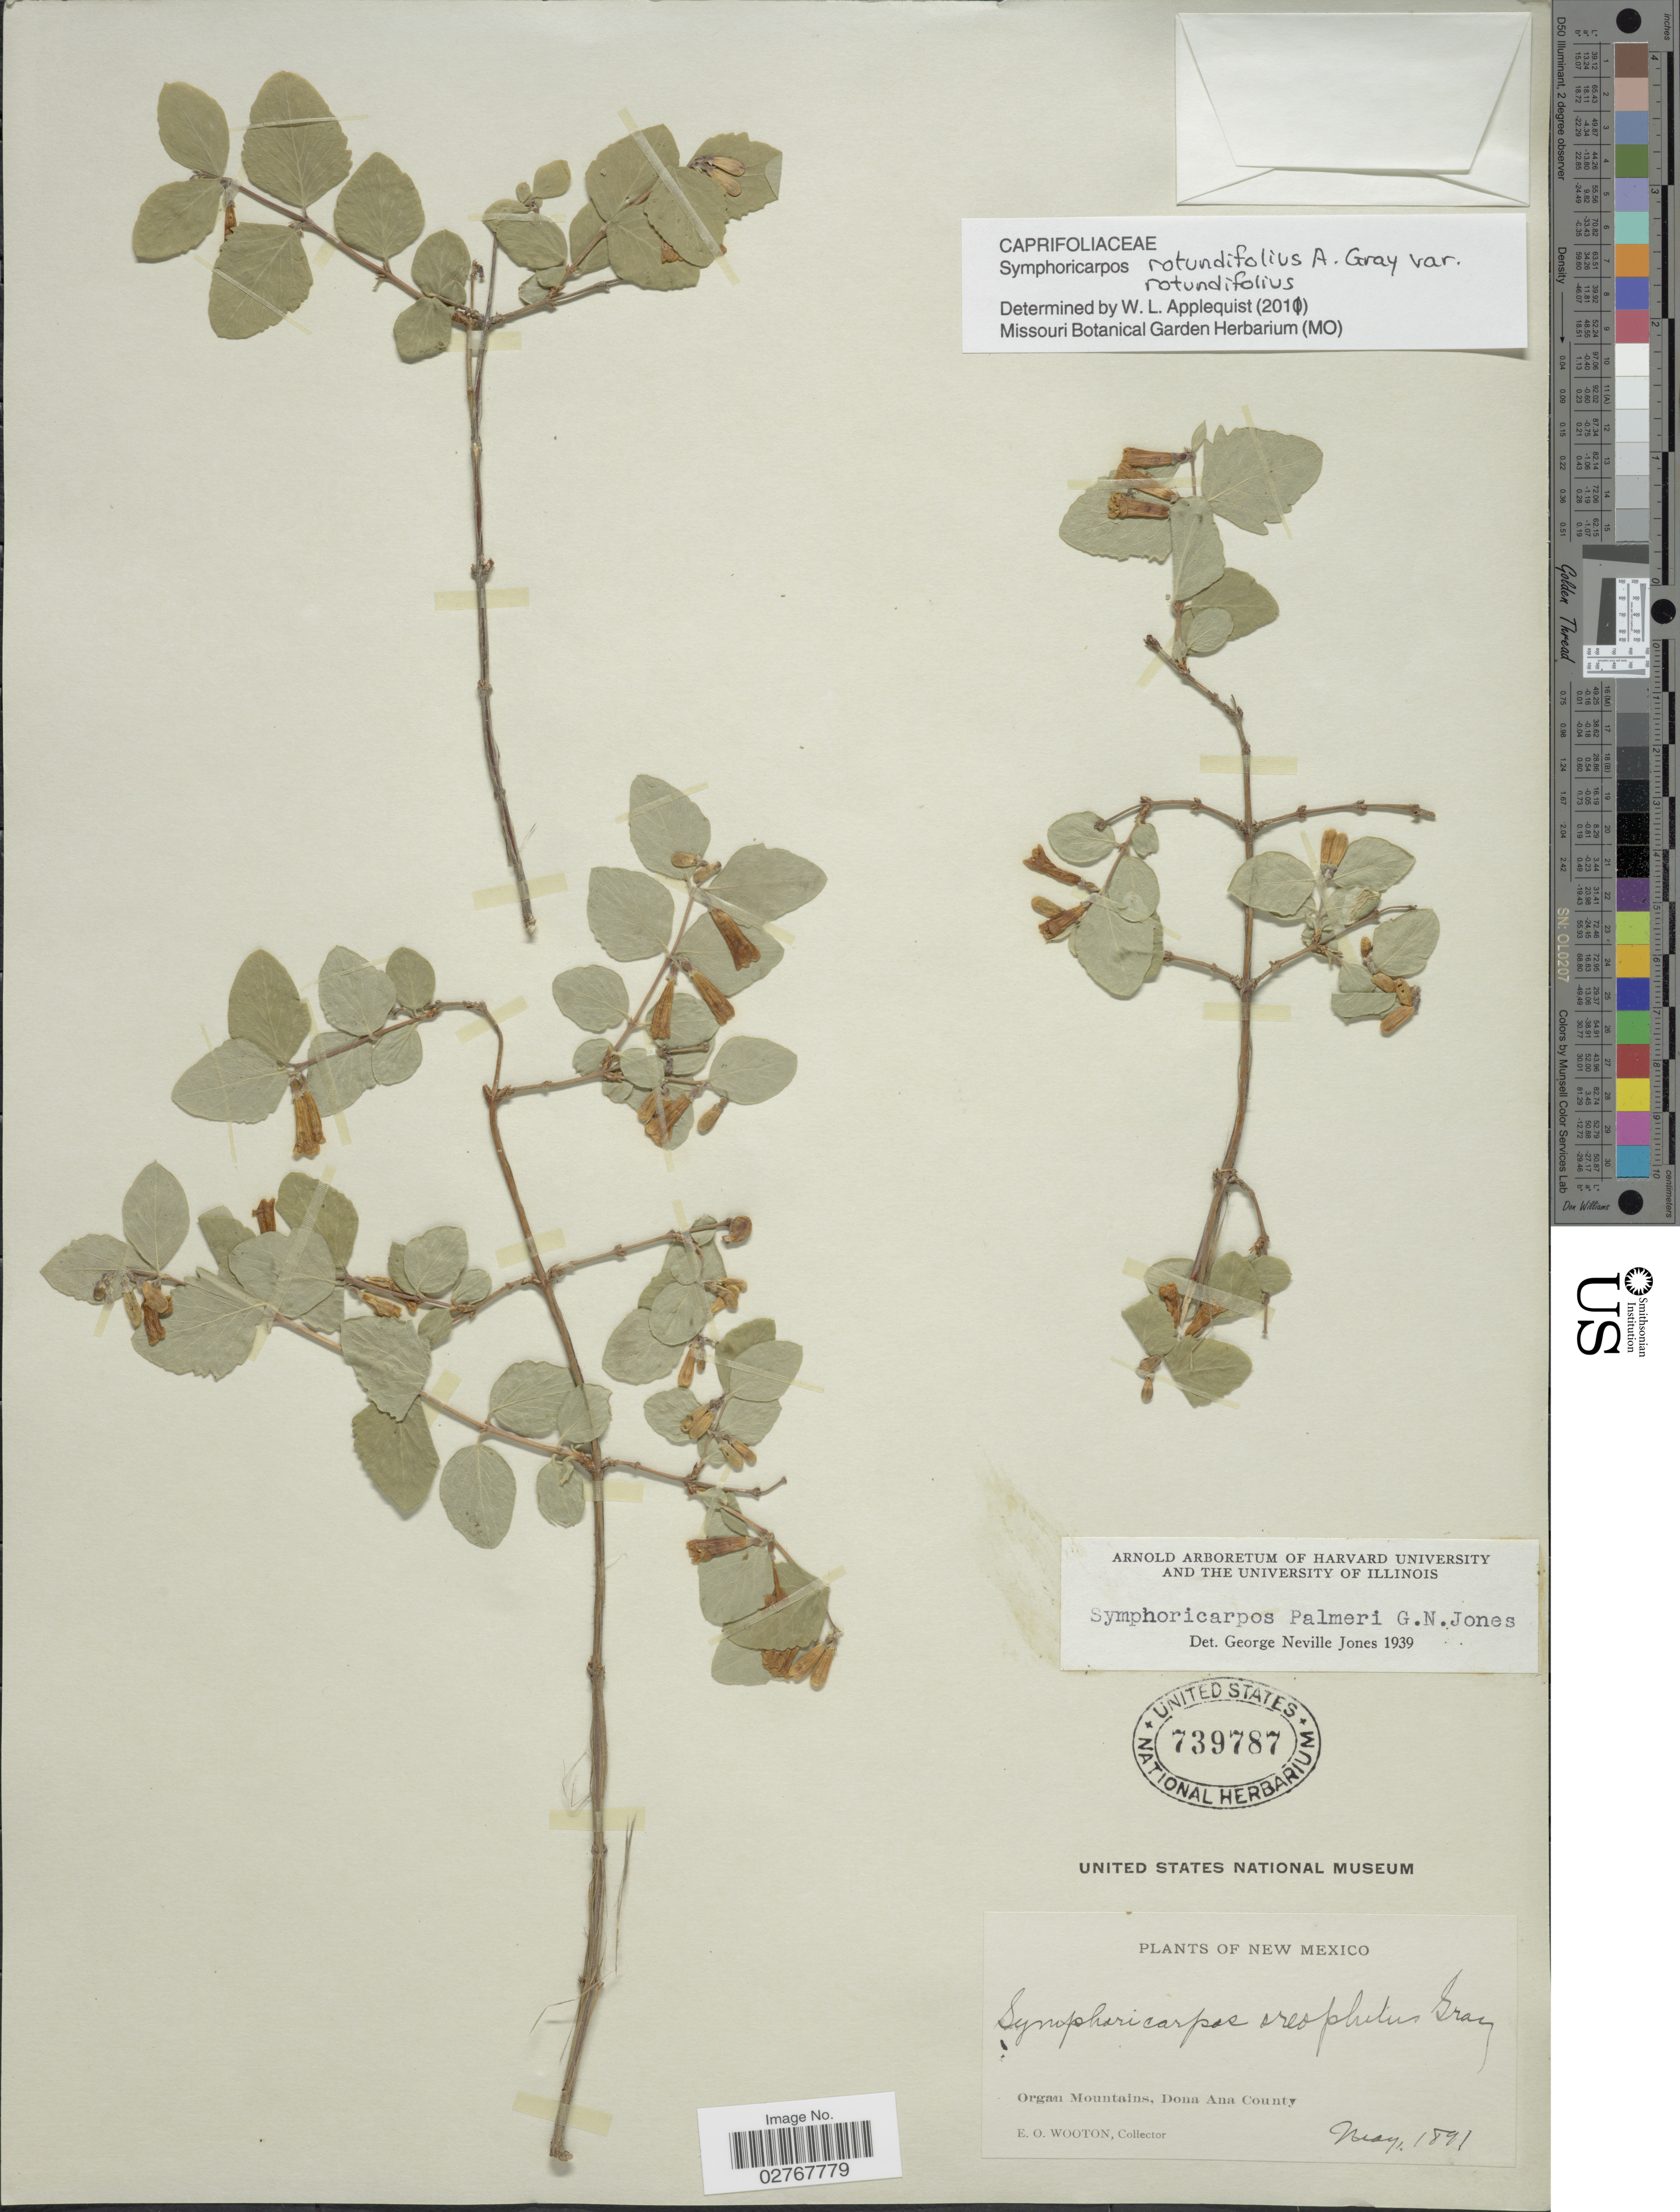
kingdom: Plantae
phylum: Tracheophyta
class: Magnoliopsida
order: Dipsacales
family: Caprifoliaceae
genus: Symphoricarpos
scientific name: Symphoricarpos rotundifolius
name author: A. Gray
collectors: E. O. Wooton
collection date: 1891-05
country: United States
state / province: New Mexico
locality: Organ Mountains, Dona Ana County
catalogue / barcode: US 739787